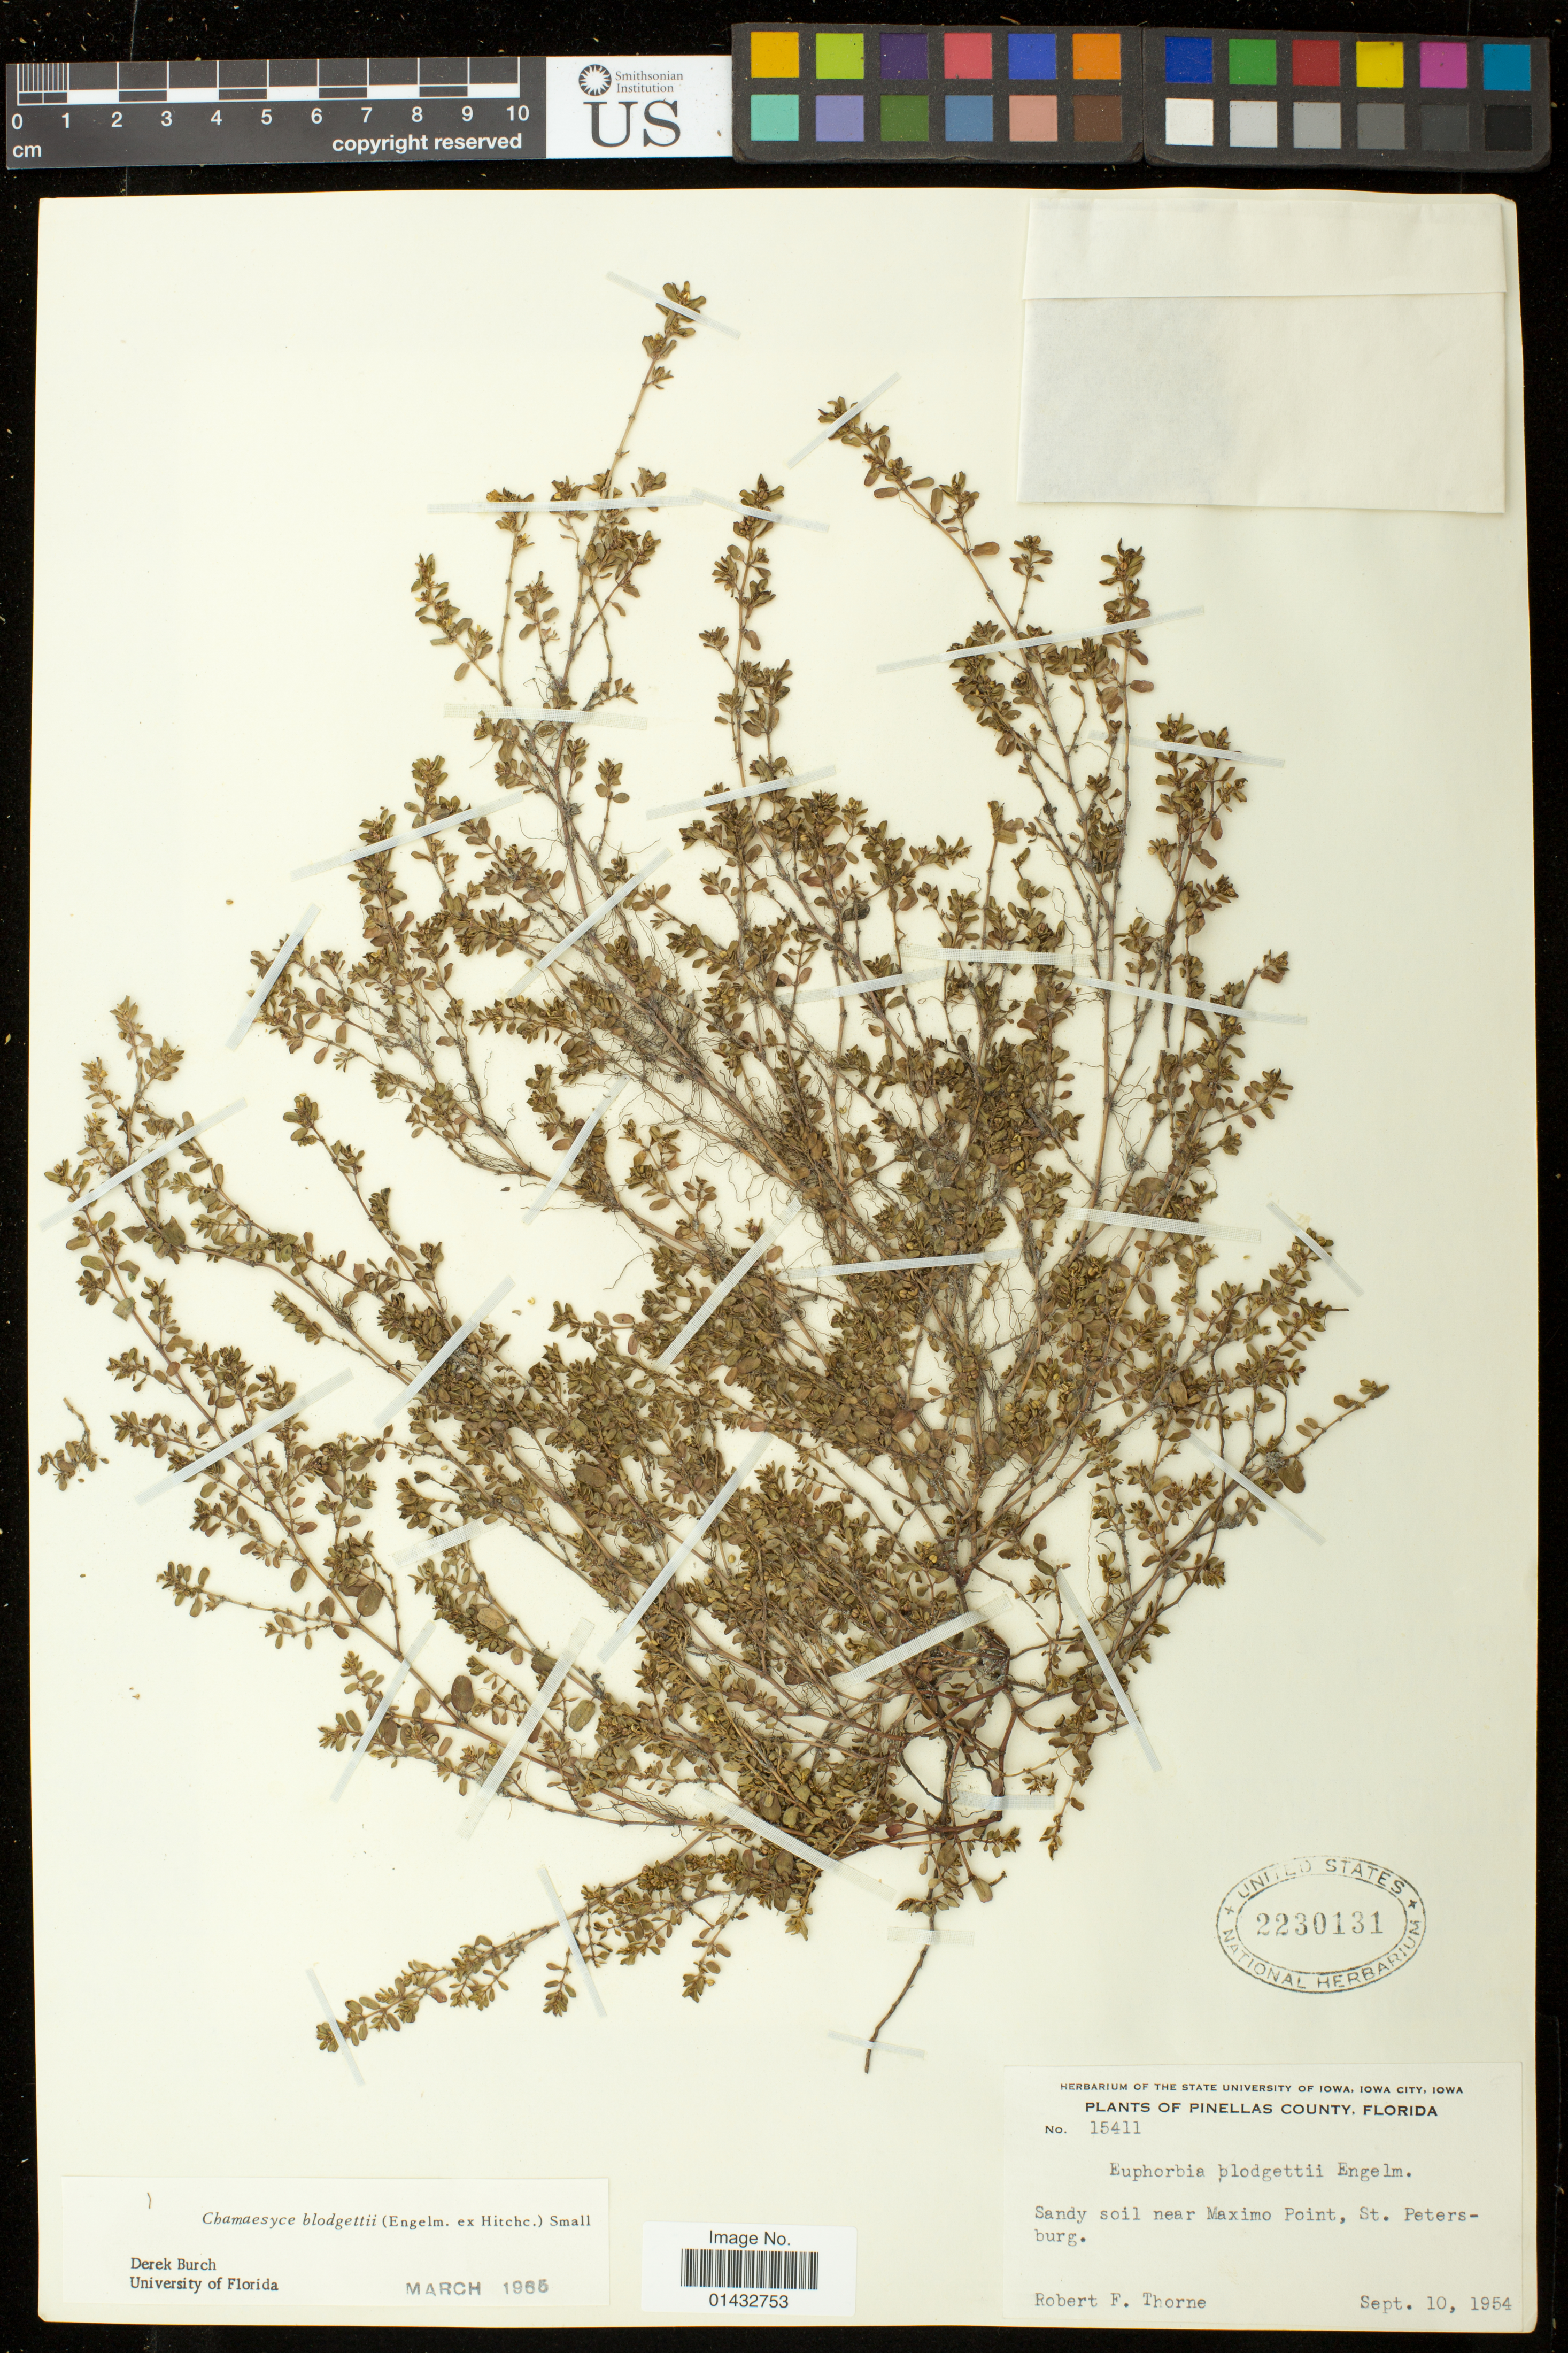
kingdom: Plantae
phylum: Tracheophyta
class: Magnoliopsida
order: Malpighiales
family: Euphorbiaceae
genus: Euphorbia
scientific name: Euphorbia blodgettii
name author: Engelm. ex Hitchc.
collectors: R. F. Thorne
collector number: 15411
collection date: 1954-09-10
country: United States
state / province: Florida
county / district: Pinellas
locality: Near Maximo Point, St. Petersburg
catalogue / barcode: US 2230131